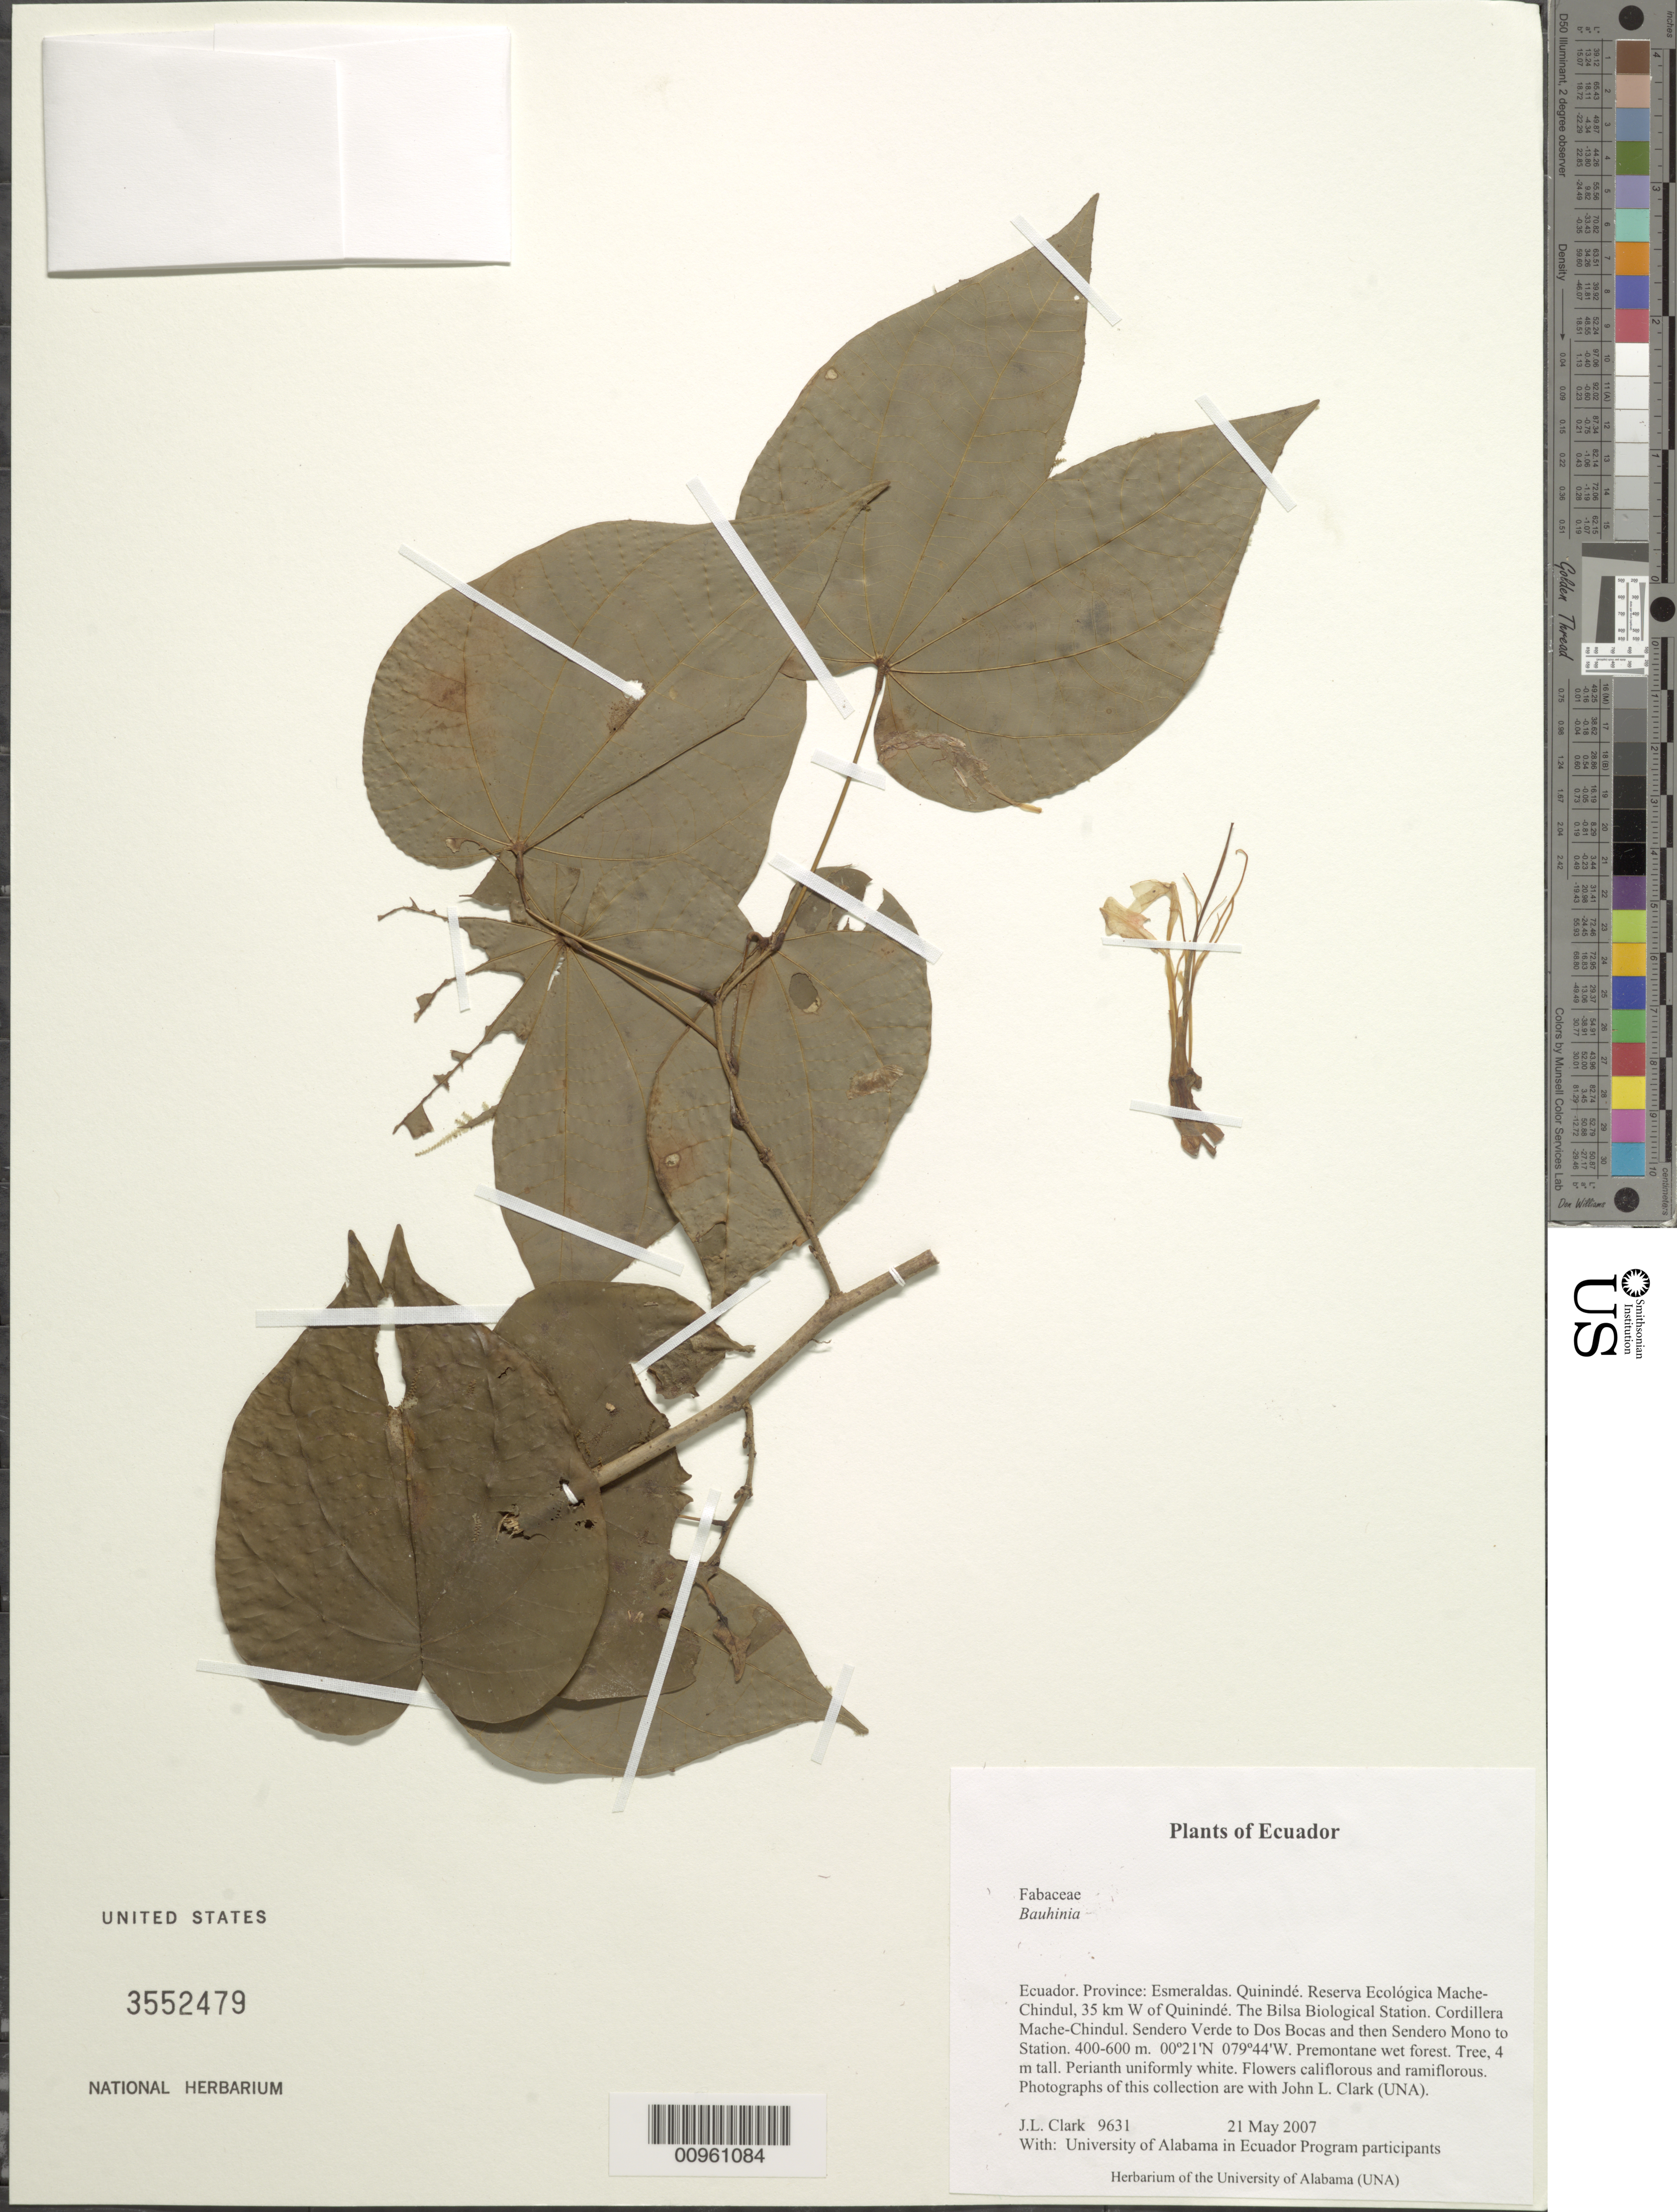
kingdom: Plantae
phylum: Tracheophyta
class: Magnoliopsida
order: Fabales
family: Fabaceae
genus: Bauhinia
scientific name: Bauhinia sp.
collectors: J. L. Clark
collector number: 9631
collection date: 2007-05-21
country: Ecuador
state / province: Esmeraldas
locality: Quininde, Reserva Ecologica Mache-Chindul, 35 km W of Quininde, the Bila Biological Station. Cordillera Mache-Chindul. Sendero Verde to Dos Bocas and then Sendero Mono to Station.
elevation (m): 400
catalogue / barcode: US 3552479